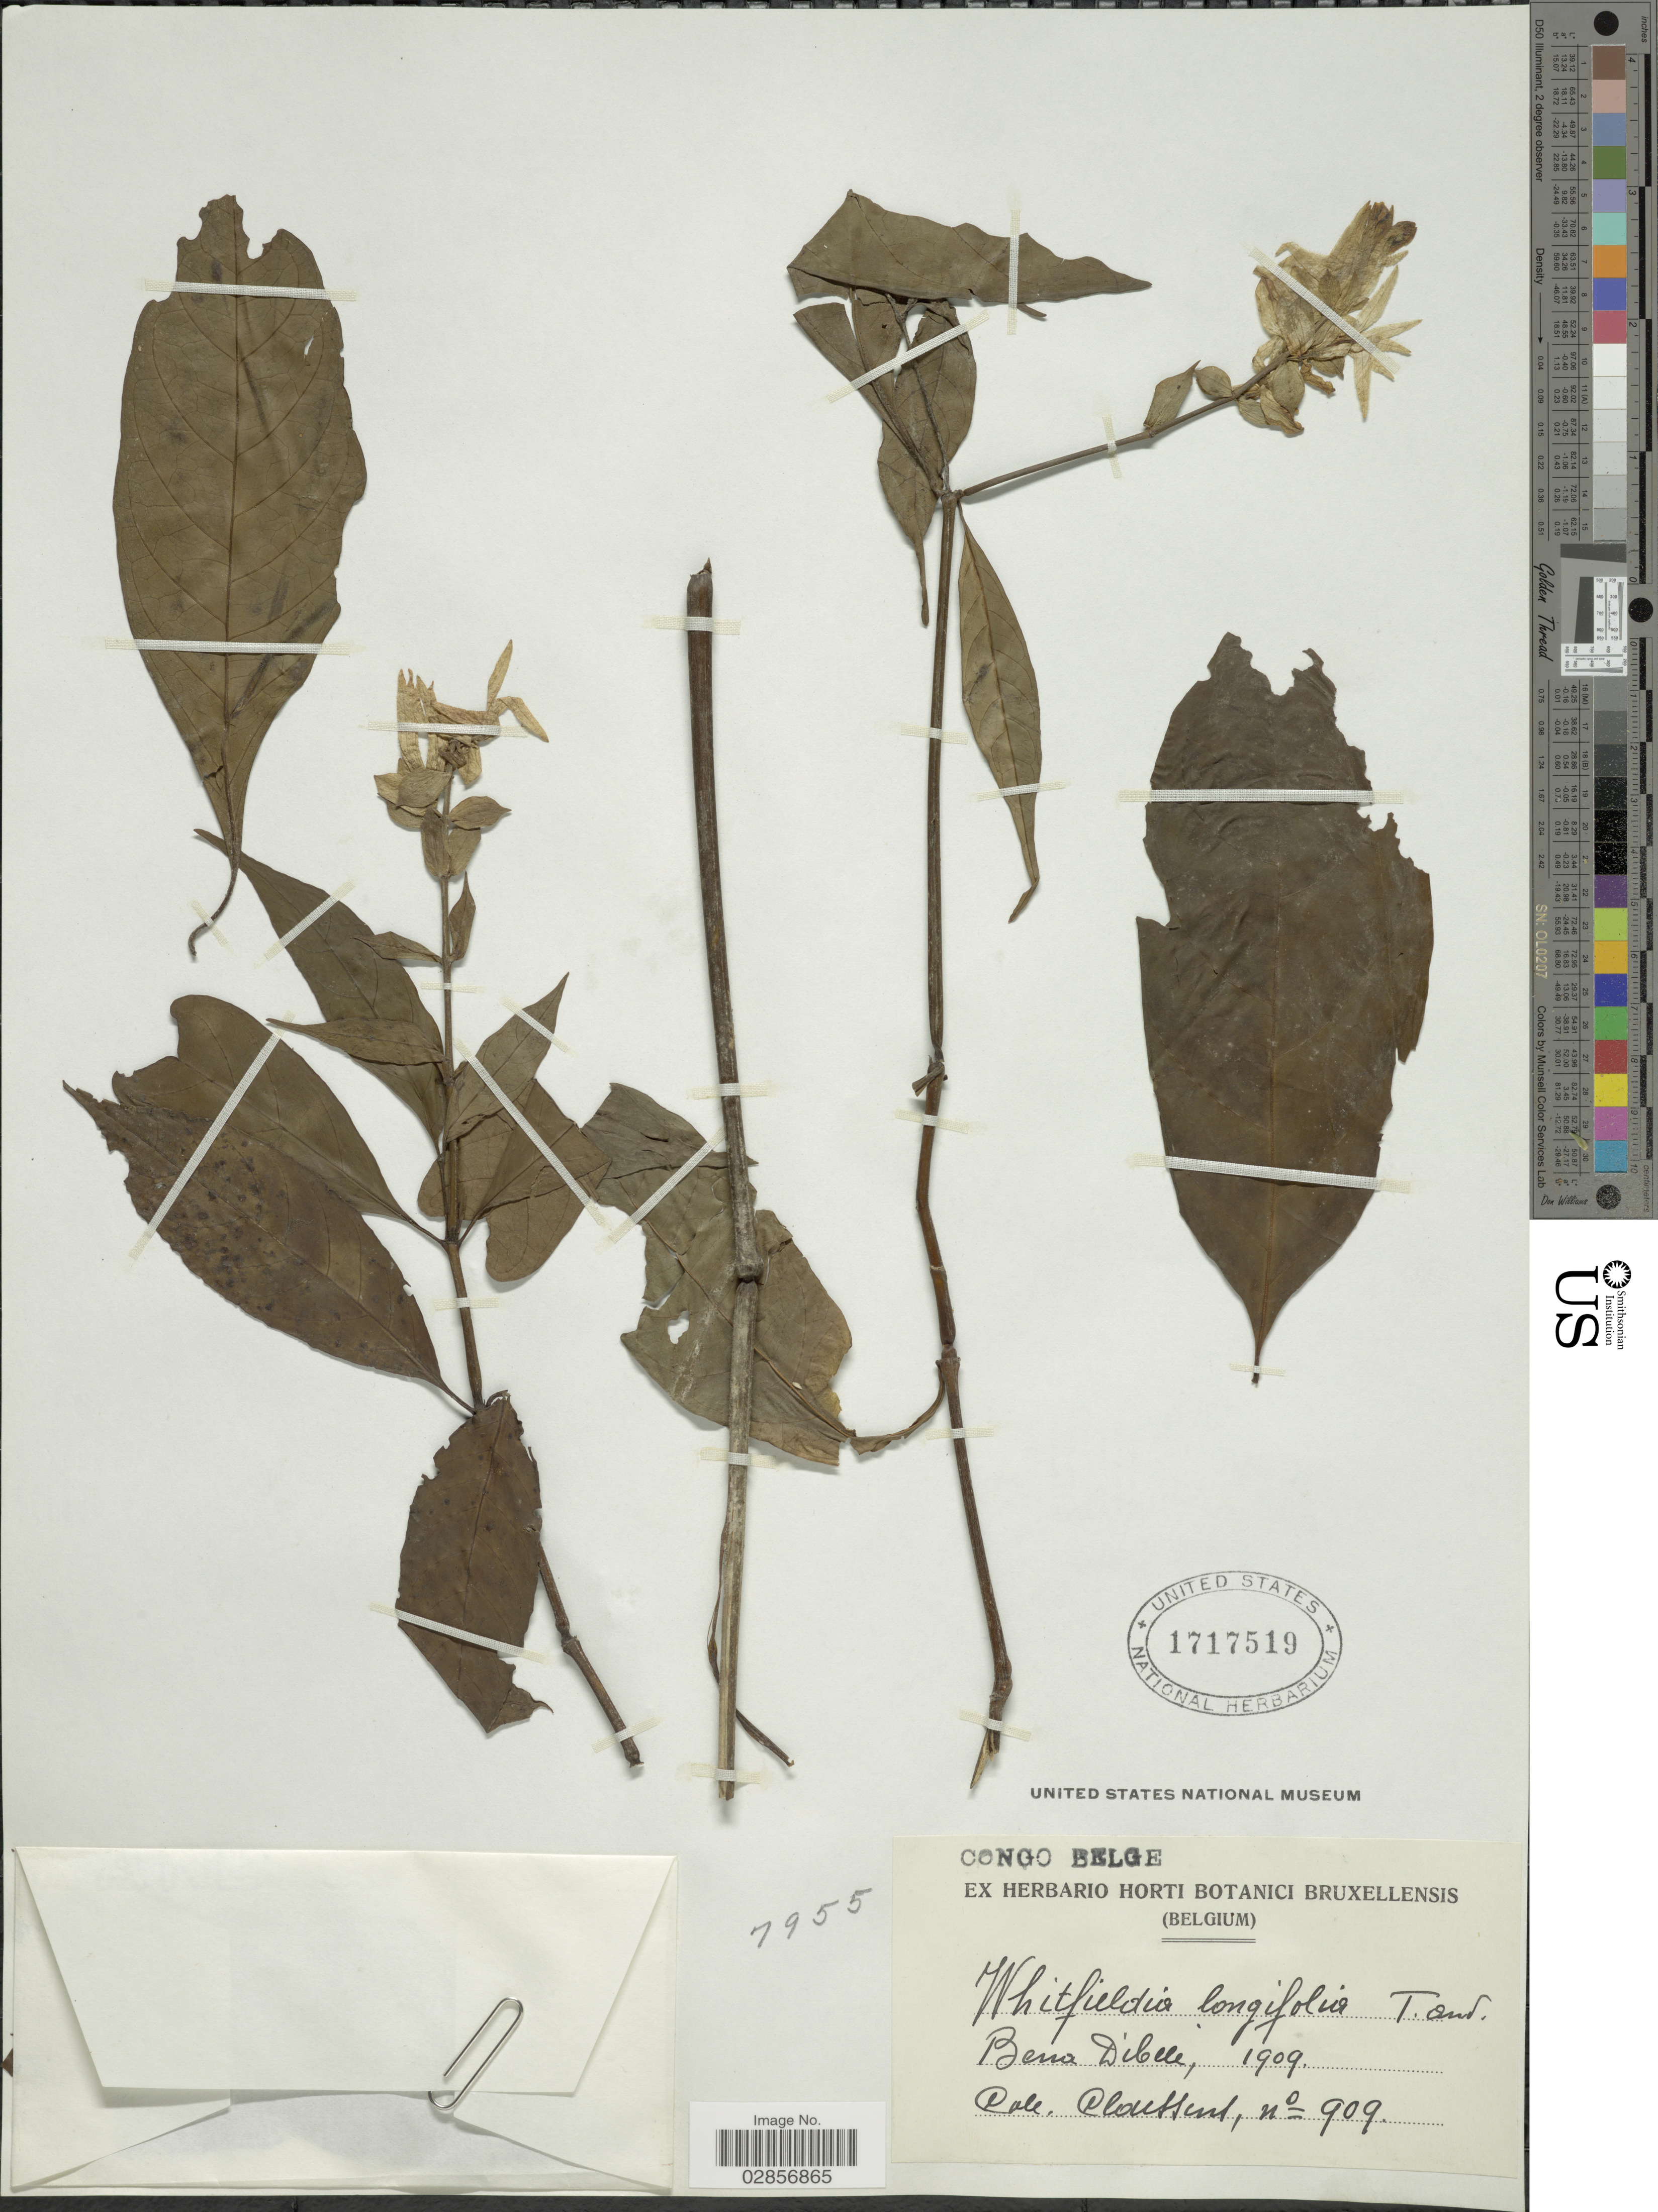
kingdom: Plantae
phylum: Tracheophyta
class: Magnoliopsida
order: Lamiales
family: Acanthaceae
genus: Whitfieldia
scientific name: Whitfieldia longifolia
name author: T. Anderson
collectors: -. Claessens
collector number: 909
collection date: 1909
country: Congo, Democratic Republic of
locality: Congo Belge. Bena Dibele.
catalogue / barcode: US 1717519